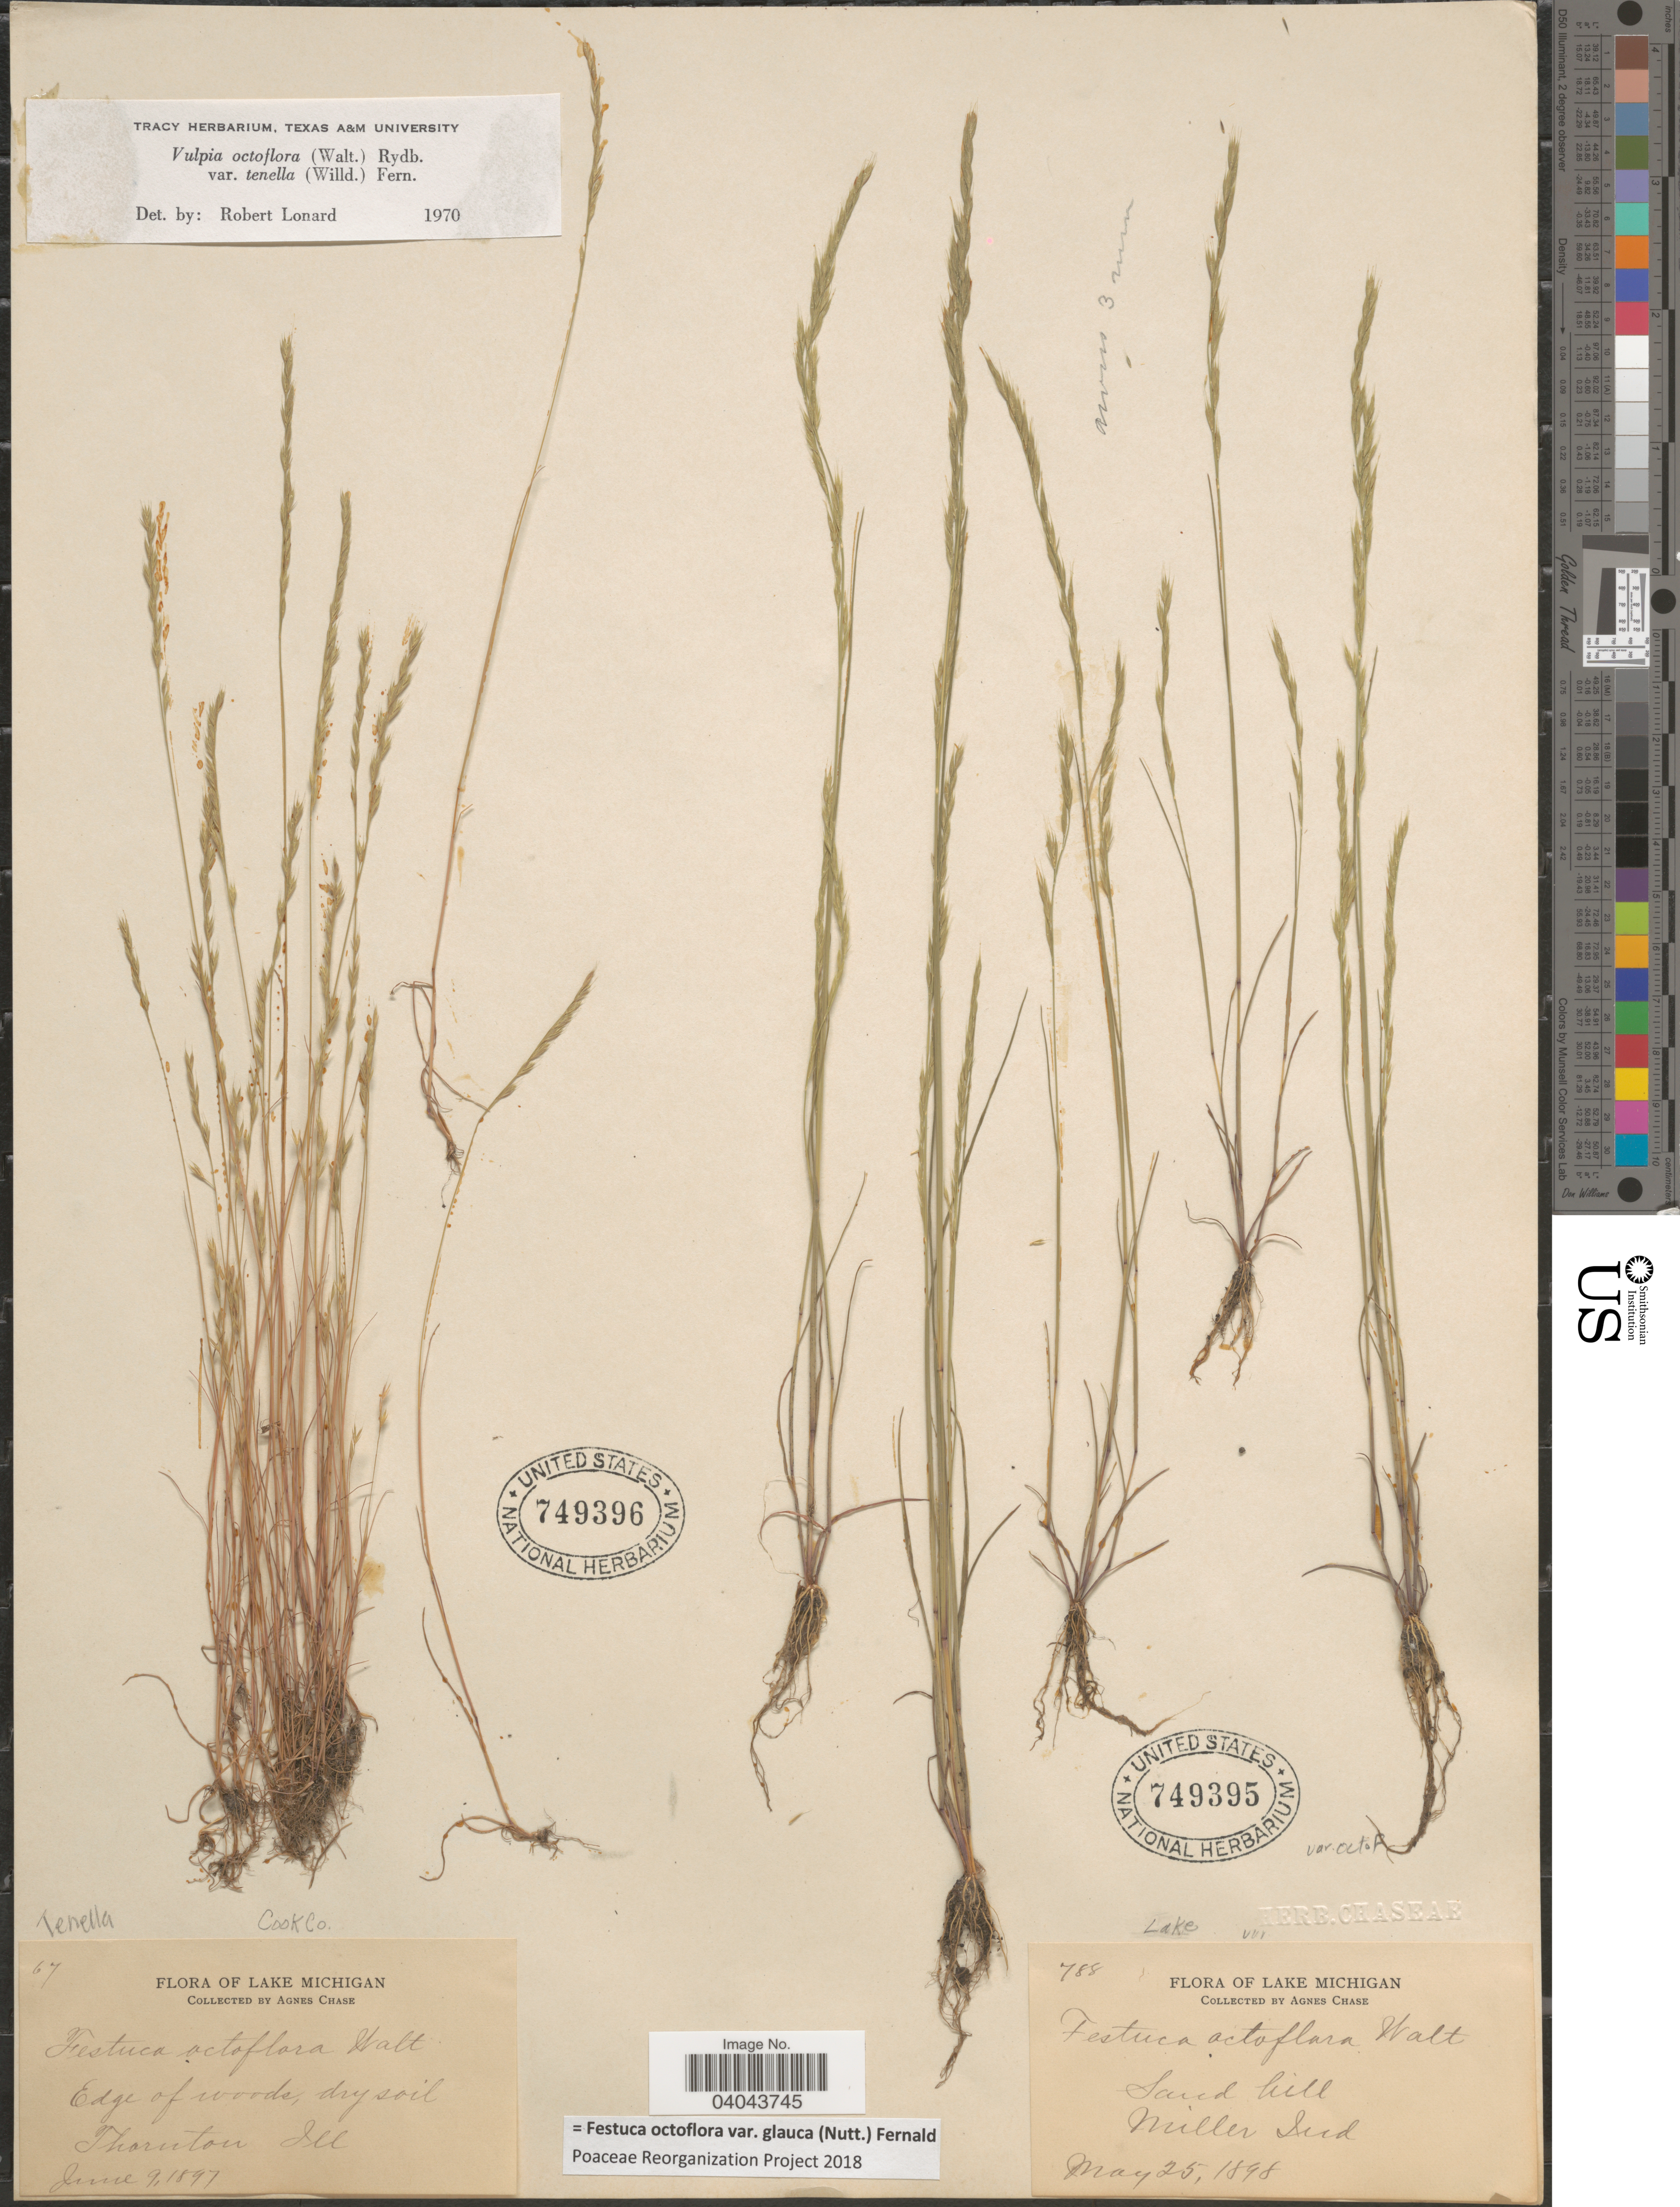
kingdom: Plantae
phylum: Tracheophyta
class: Liliopsida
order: Poales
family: Poaceae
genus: Festuca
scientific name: Festuca octoflora var. glauca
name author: (Nutt.) Fernald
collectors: A. Chase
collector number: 67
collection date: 1897-06-09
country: United States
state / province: Illinois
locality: Cook Co. Lake Michigan. Thornton.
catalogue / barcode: US 749396